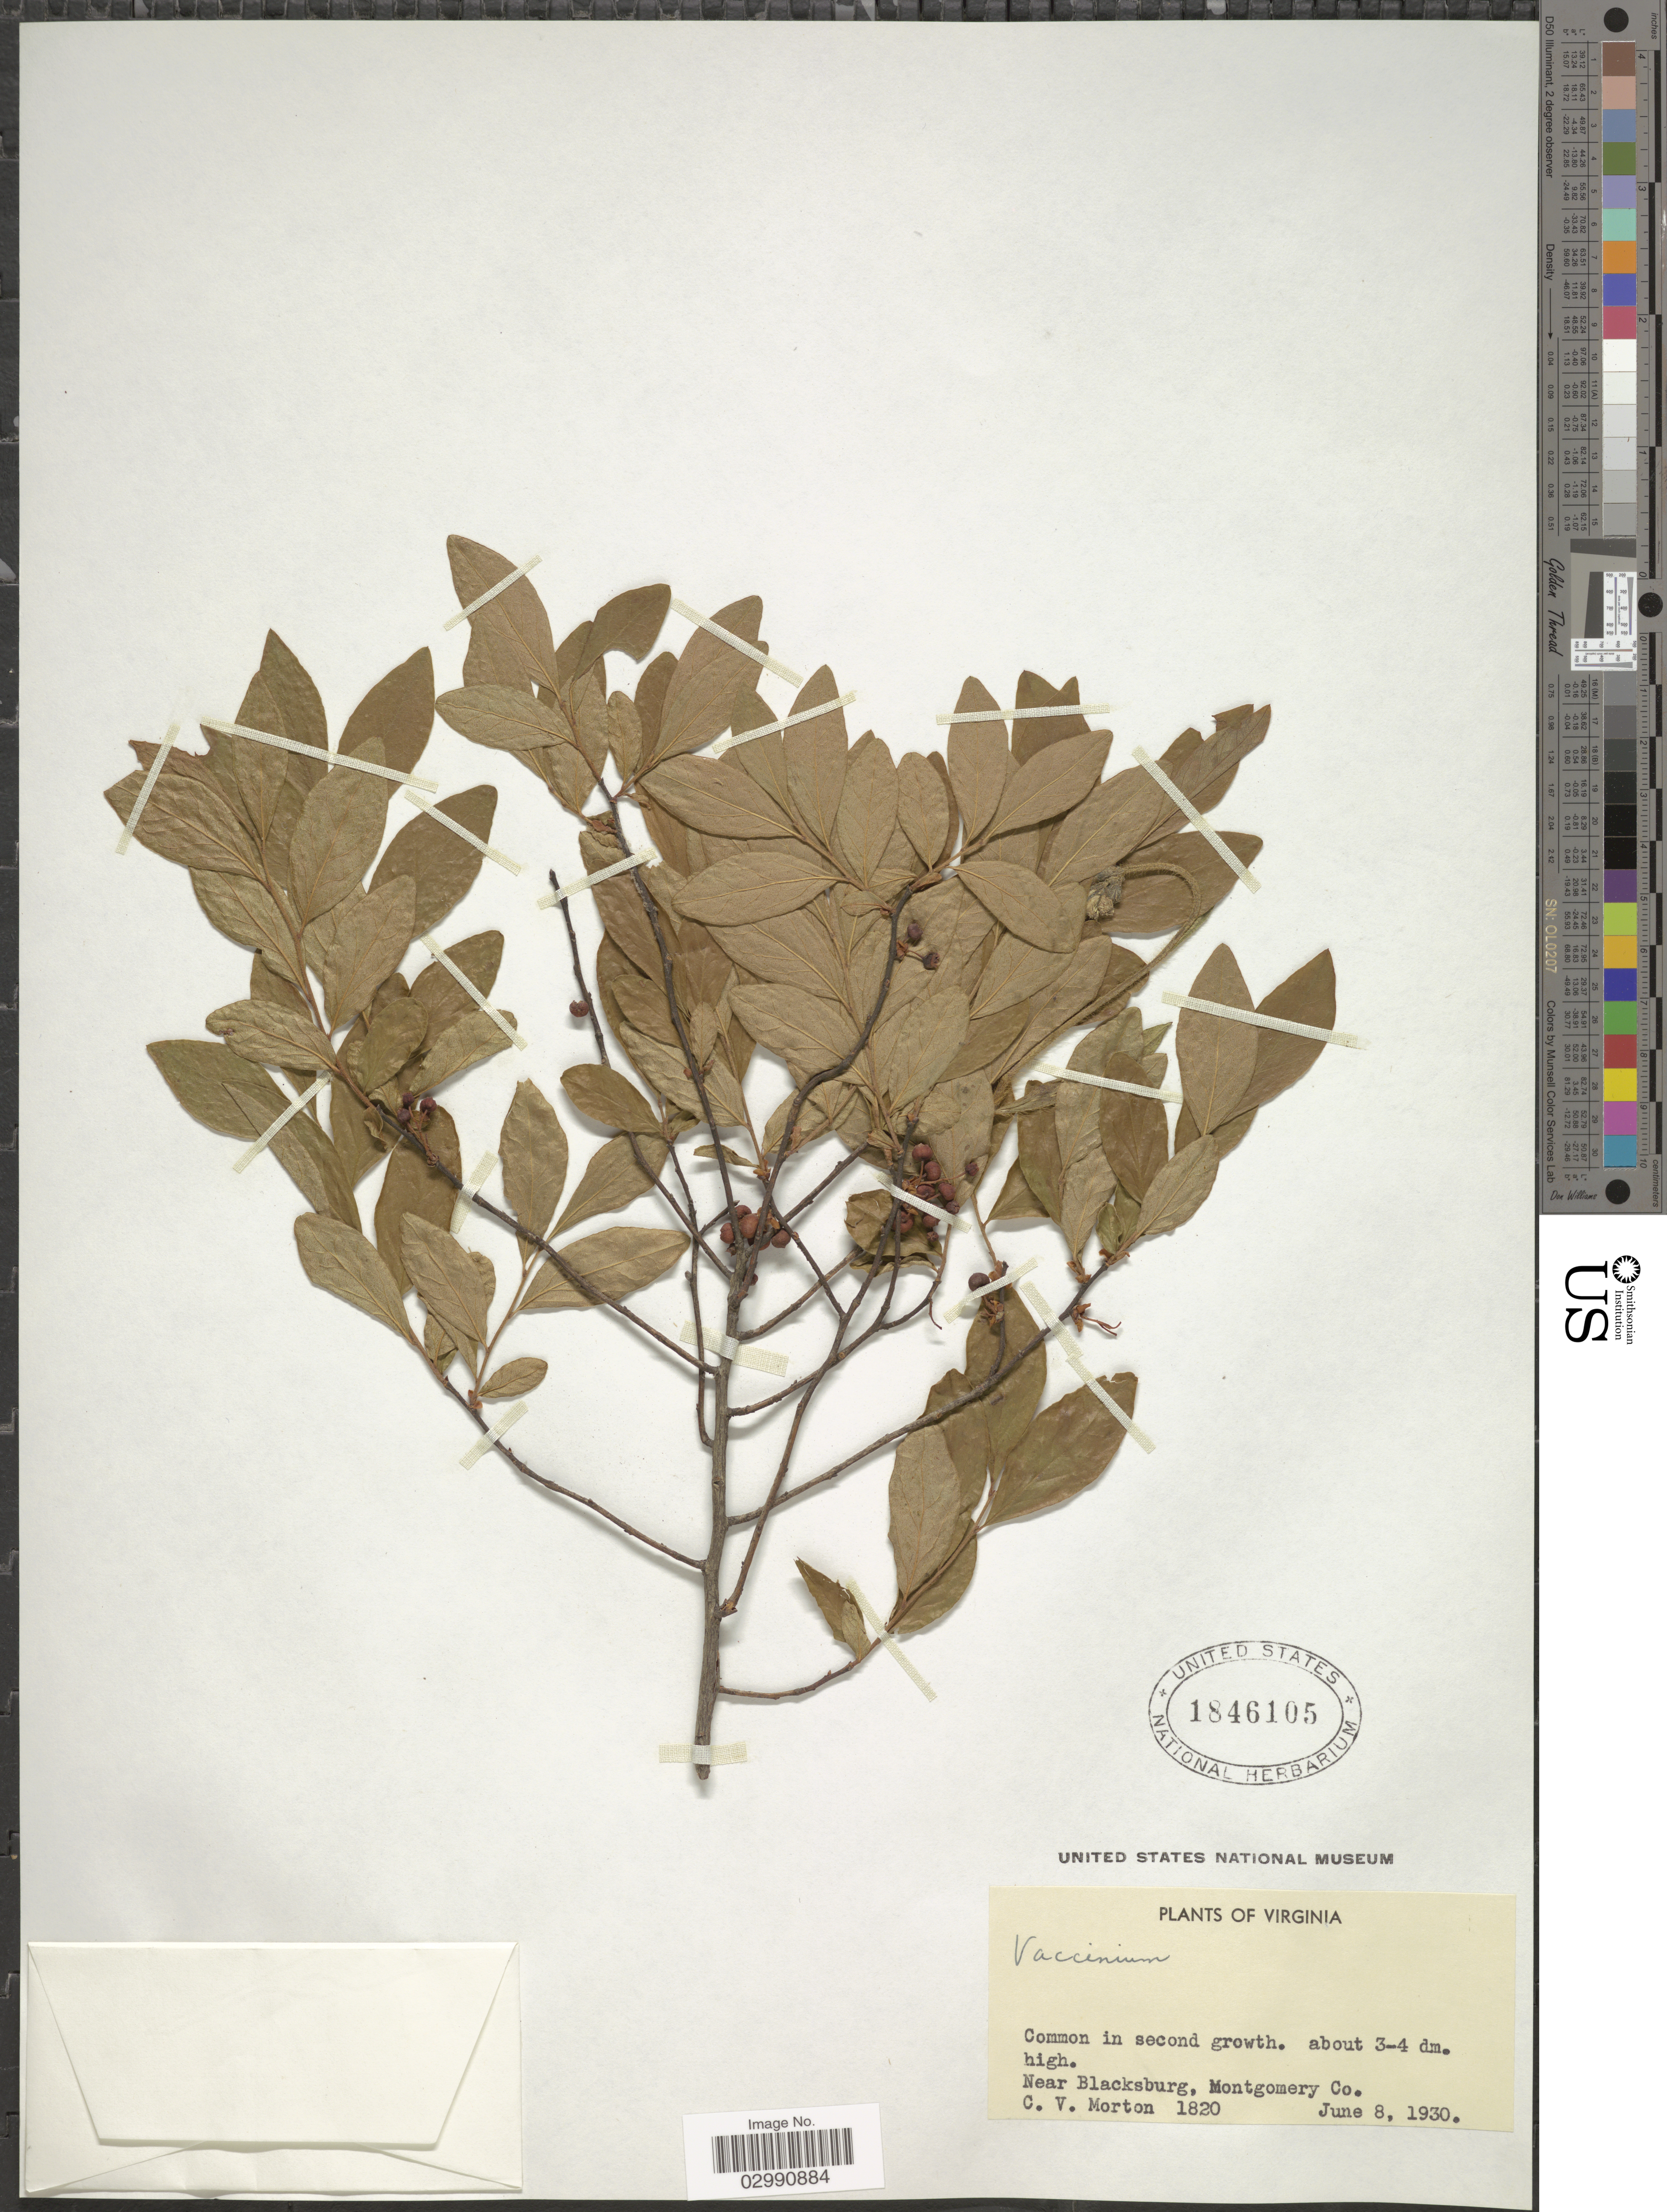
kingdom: Plantae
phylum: Tracheophyta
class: Magnoliopsida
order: Ericales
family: Ericaceae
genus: Vaccinium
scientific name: Vaccinium sp.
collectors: C. V. Morton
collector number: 1820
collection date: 1930-06-08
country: United States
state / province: Virginia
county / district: Montgomery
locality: Near Blacksburg, Montgomery Co.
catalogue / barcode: US 1846105